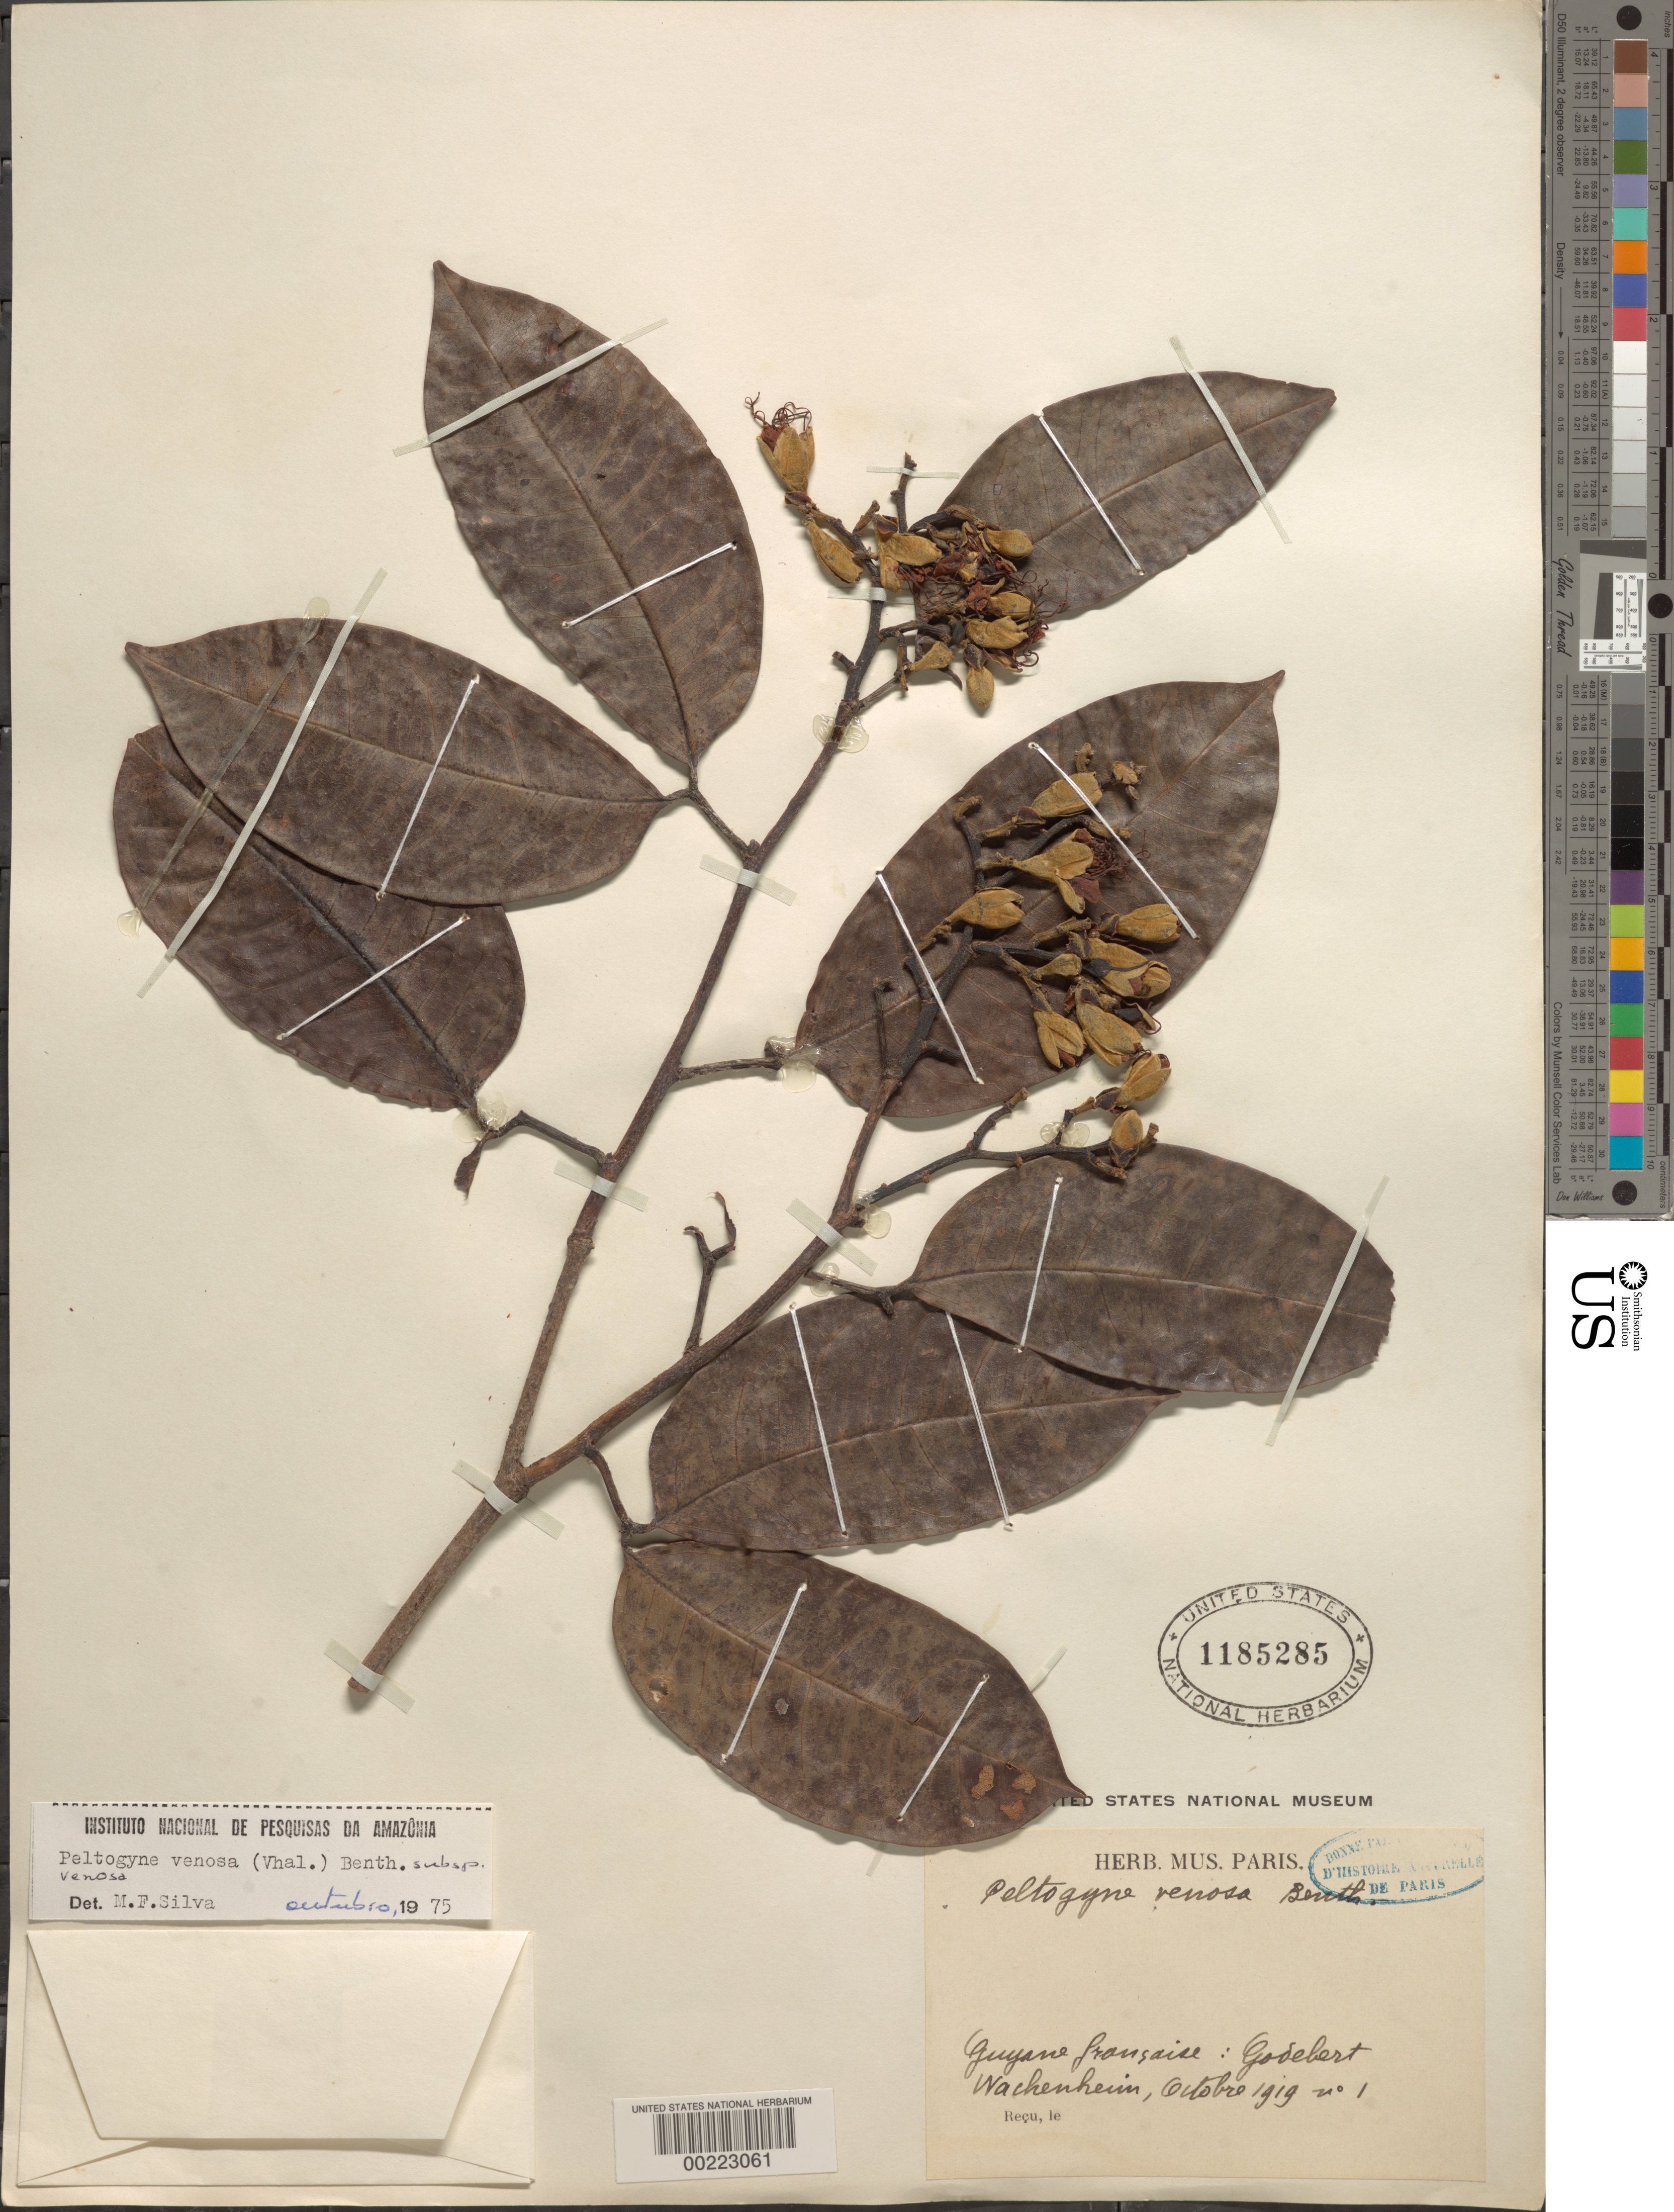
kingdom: Plantae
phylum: Tracheophyta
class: Magnoliopsida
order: Fabales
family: Fabaceae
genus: Peltogyne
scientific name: Peltogyne venosa subsp. venosa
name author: (Vahl) Benth.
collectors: G. Wachenheim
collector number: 1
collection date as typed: Oct 1919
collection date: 1919-10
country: French Guiana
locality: Godebert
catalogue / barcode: US 1185285